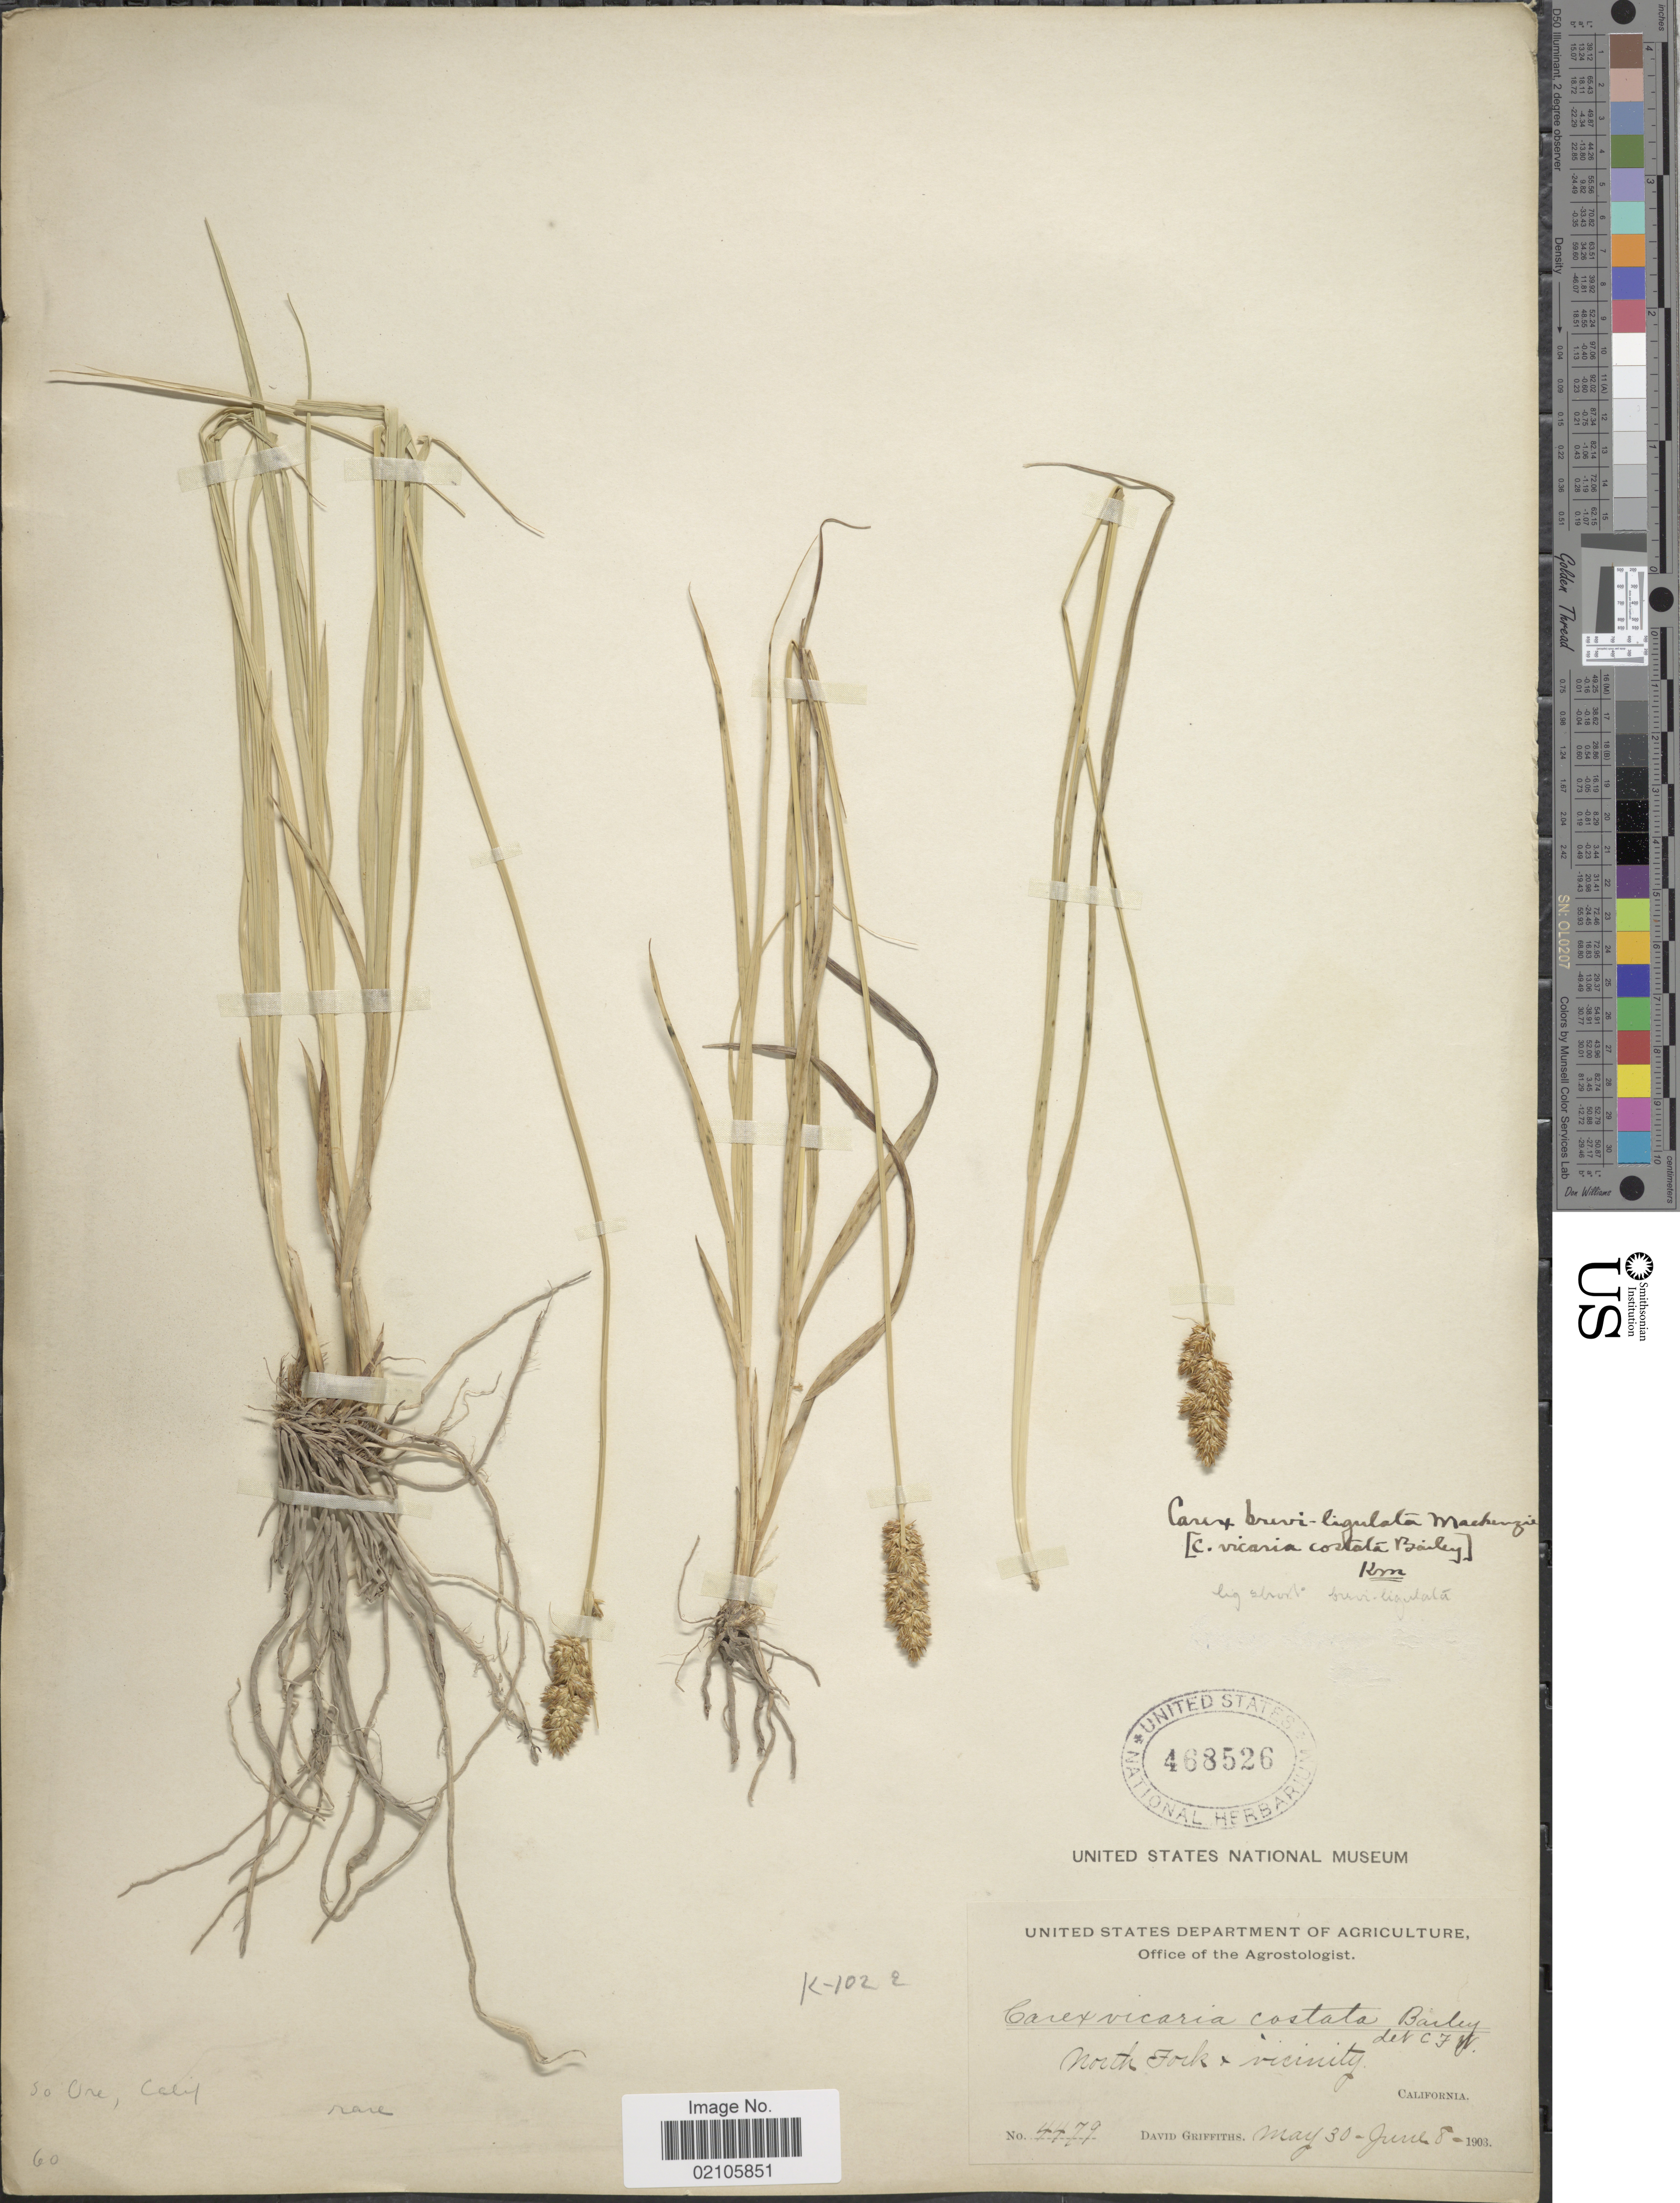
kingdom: Plantae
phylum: Tracheophyta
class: Liliopsida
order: Poales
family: Cyperaceae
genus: Carex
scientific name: Carex densa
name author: (L.H. Bailey) L.H. Bailey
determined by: Strong, Mark T., (BOT), Smithsonian Institution - National Museum of Natural History (UNITED STATES)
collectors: D. Griffiths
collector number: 4479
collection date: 1903-05-30/1903-06-08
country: United States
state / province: California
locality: North Fork + vicinity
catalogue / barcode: US 468526